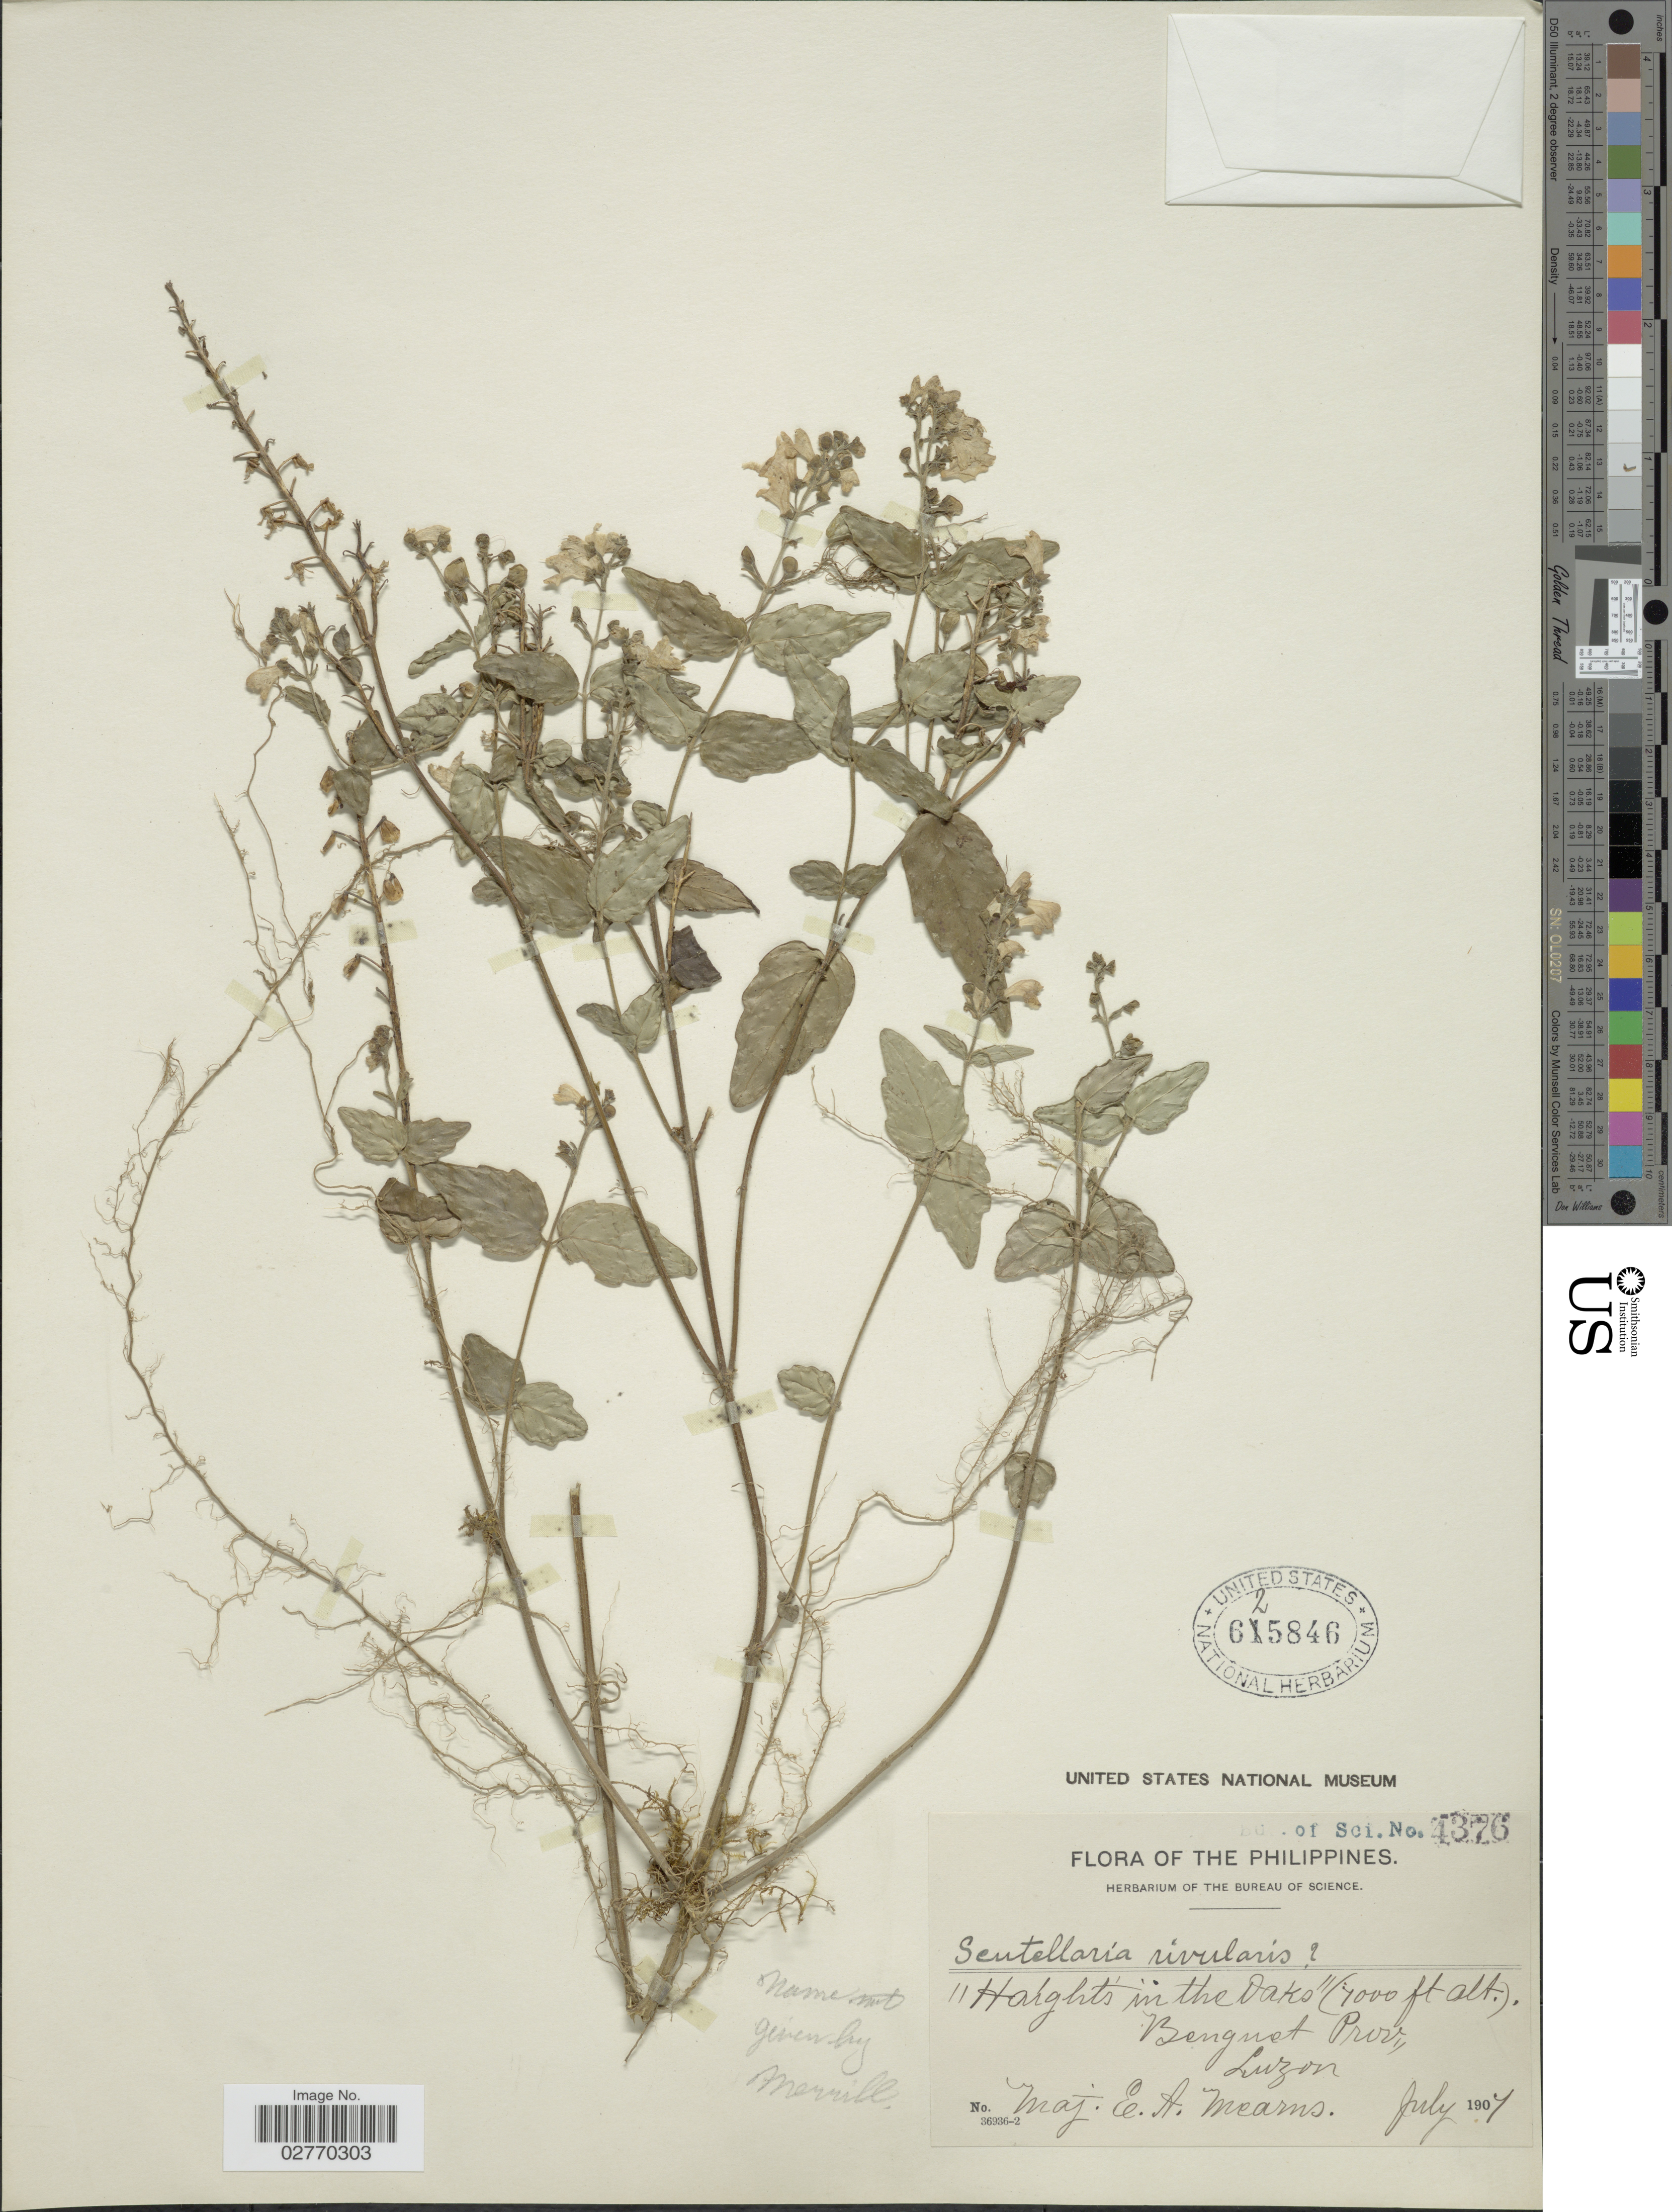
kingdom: Plantae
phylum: Tracheophyta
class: Magnoliopsida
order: Lamiales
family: Lamiaceae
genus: Scutellaria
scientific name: Scutellaria sp.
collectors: E. A. Mearns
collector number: bu. of Sci. 4376*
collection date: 1907-07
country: Philippines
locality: Benguet Prov., Luzon.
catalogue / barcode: US 625846